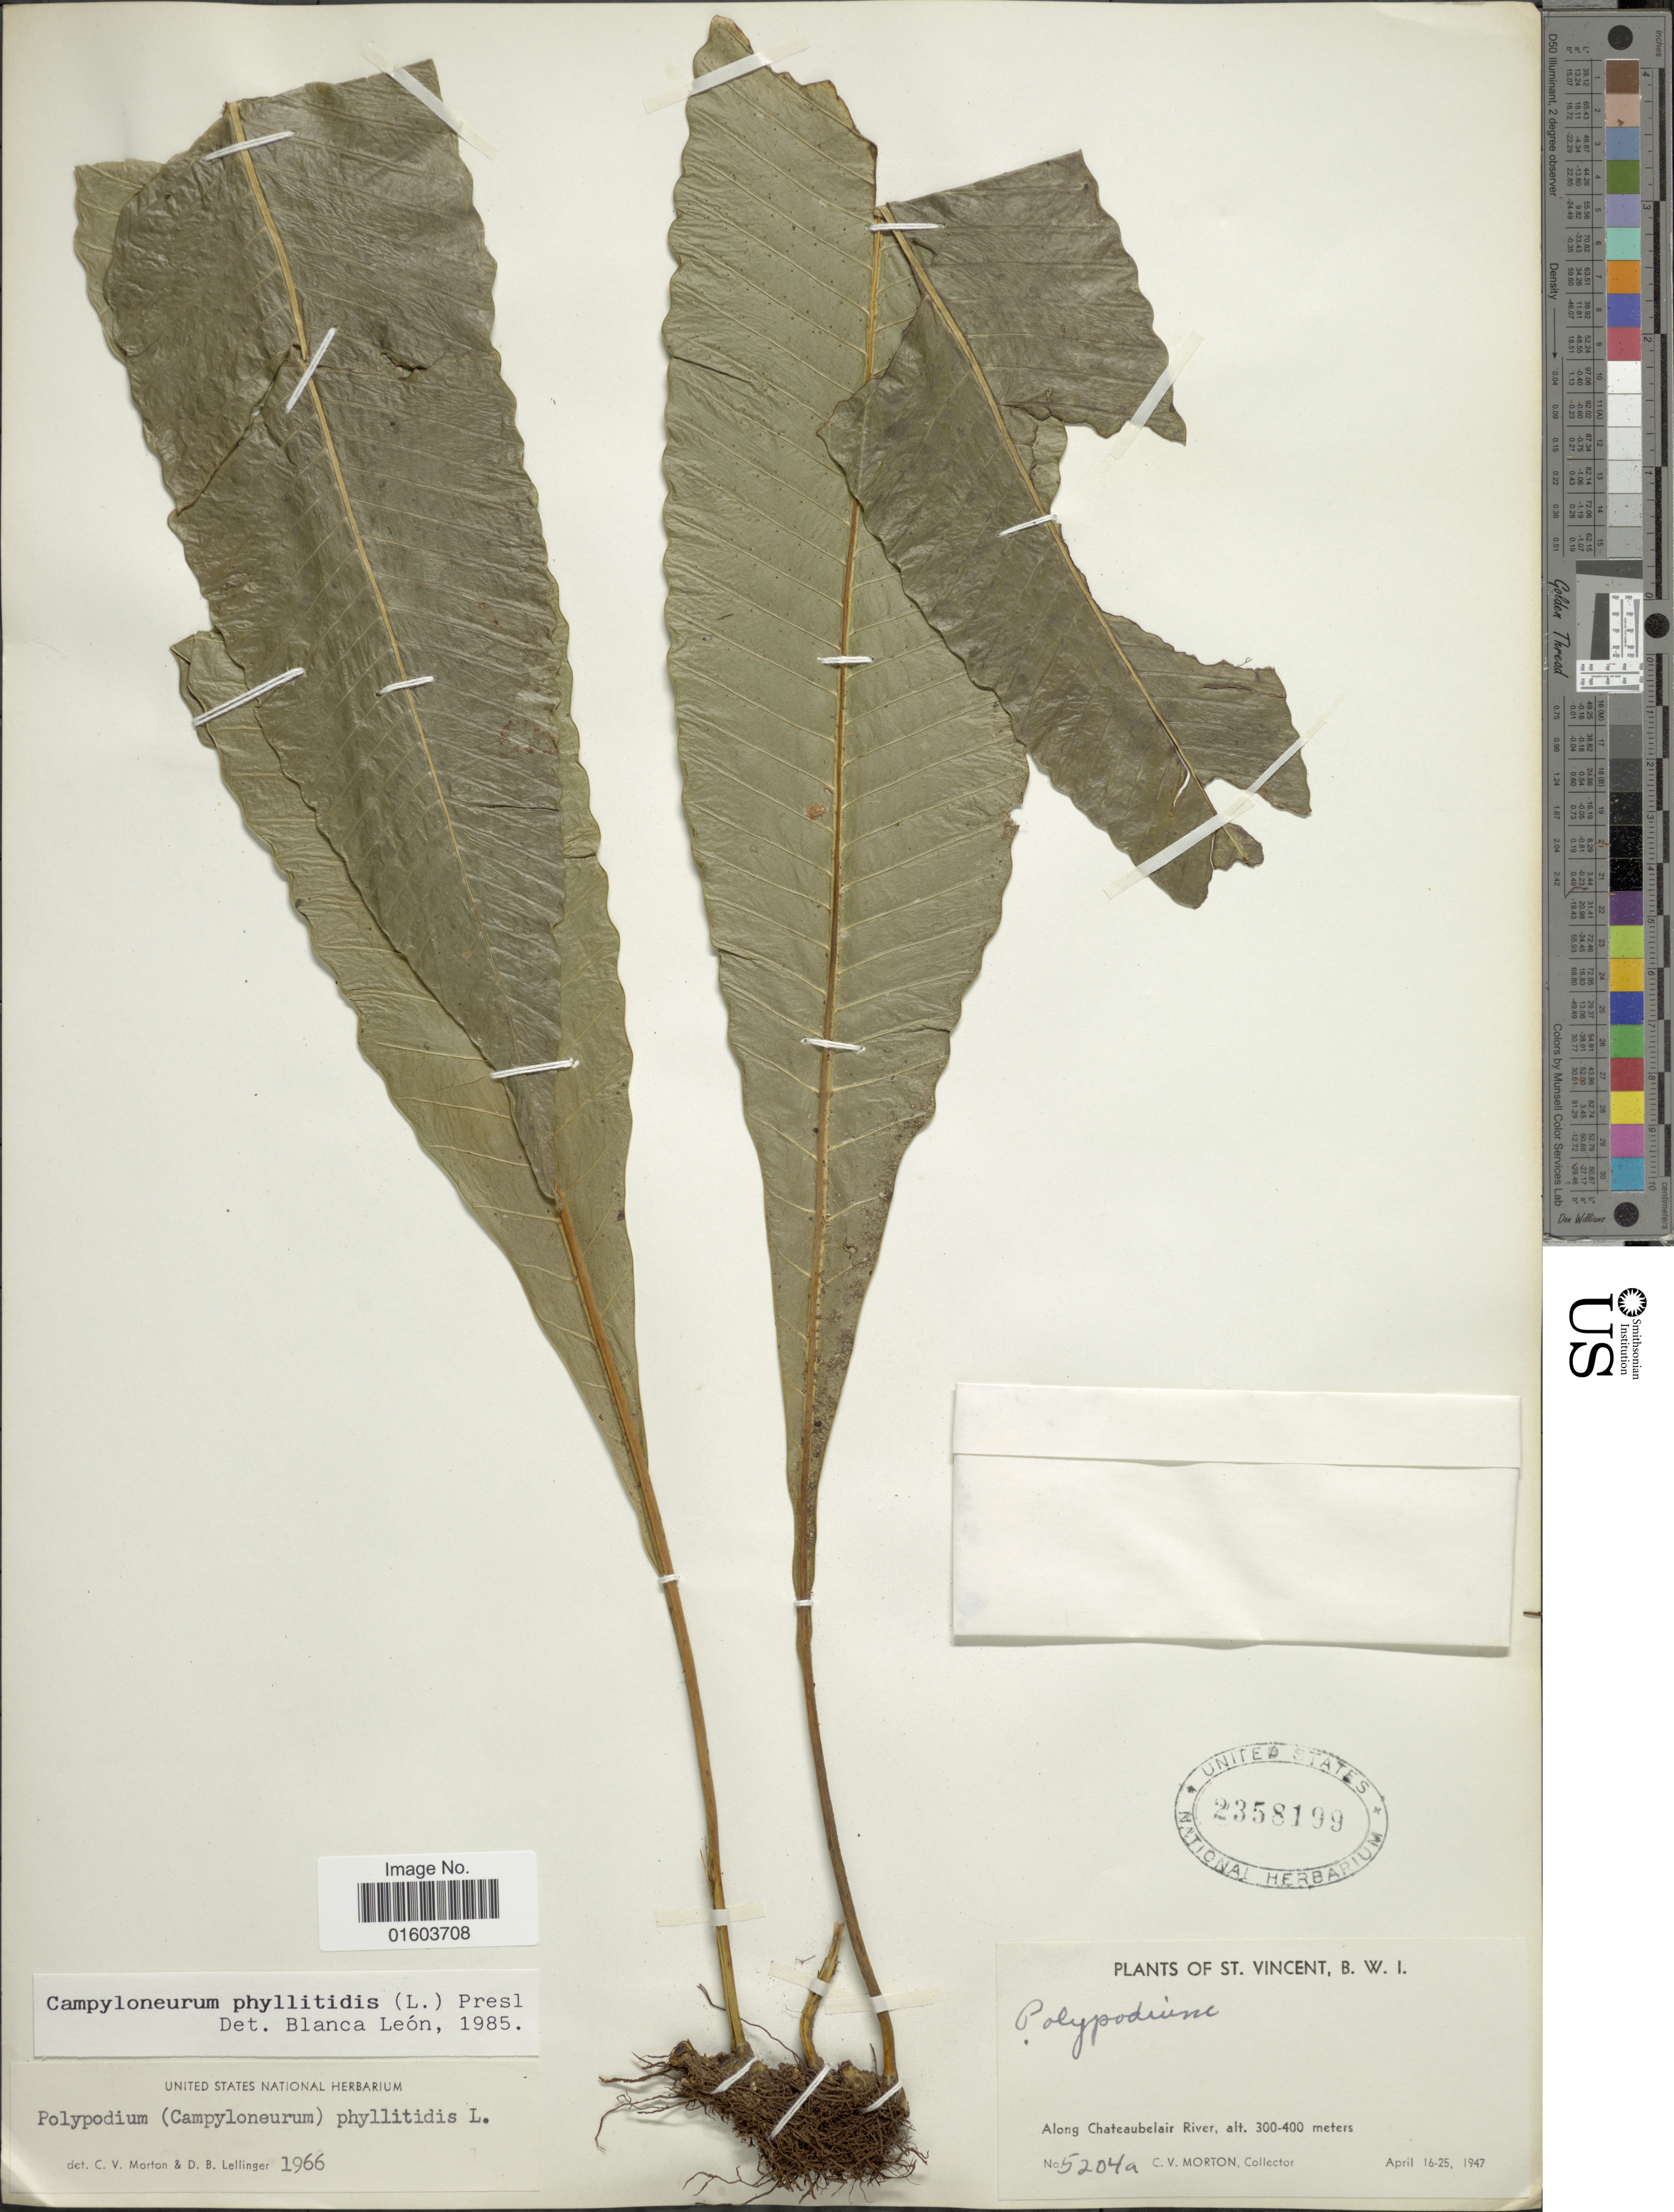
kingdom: Plantae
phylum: Tracheophyta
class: Polypodiopsida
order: Polypodiales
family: Polypodiaceae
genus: Campyloneurum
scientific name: Campyloneurum phyllitidis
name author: (L.) C. Presl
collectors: C. V. Morton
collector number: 5204a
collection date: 1947-04-16/1947-04-25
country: St. Vincent - Grenadines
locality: St. Vincent, B.W.I. Along Chateaubelair River.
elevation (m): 300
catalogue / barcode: US 2358199